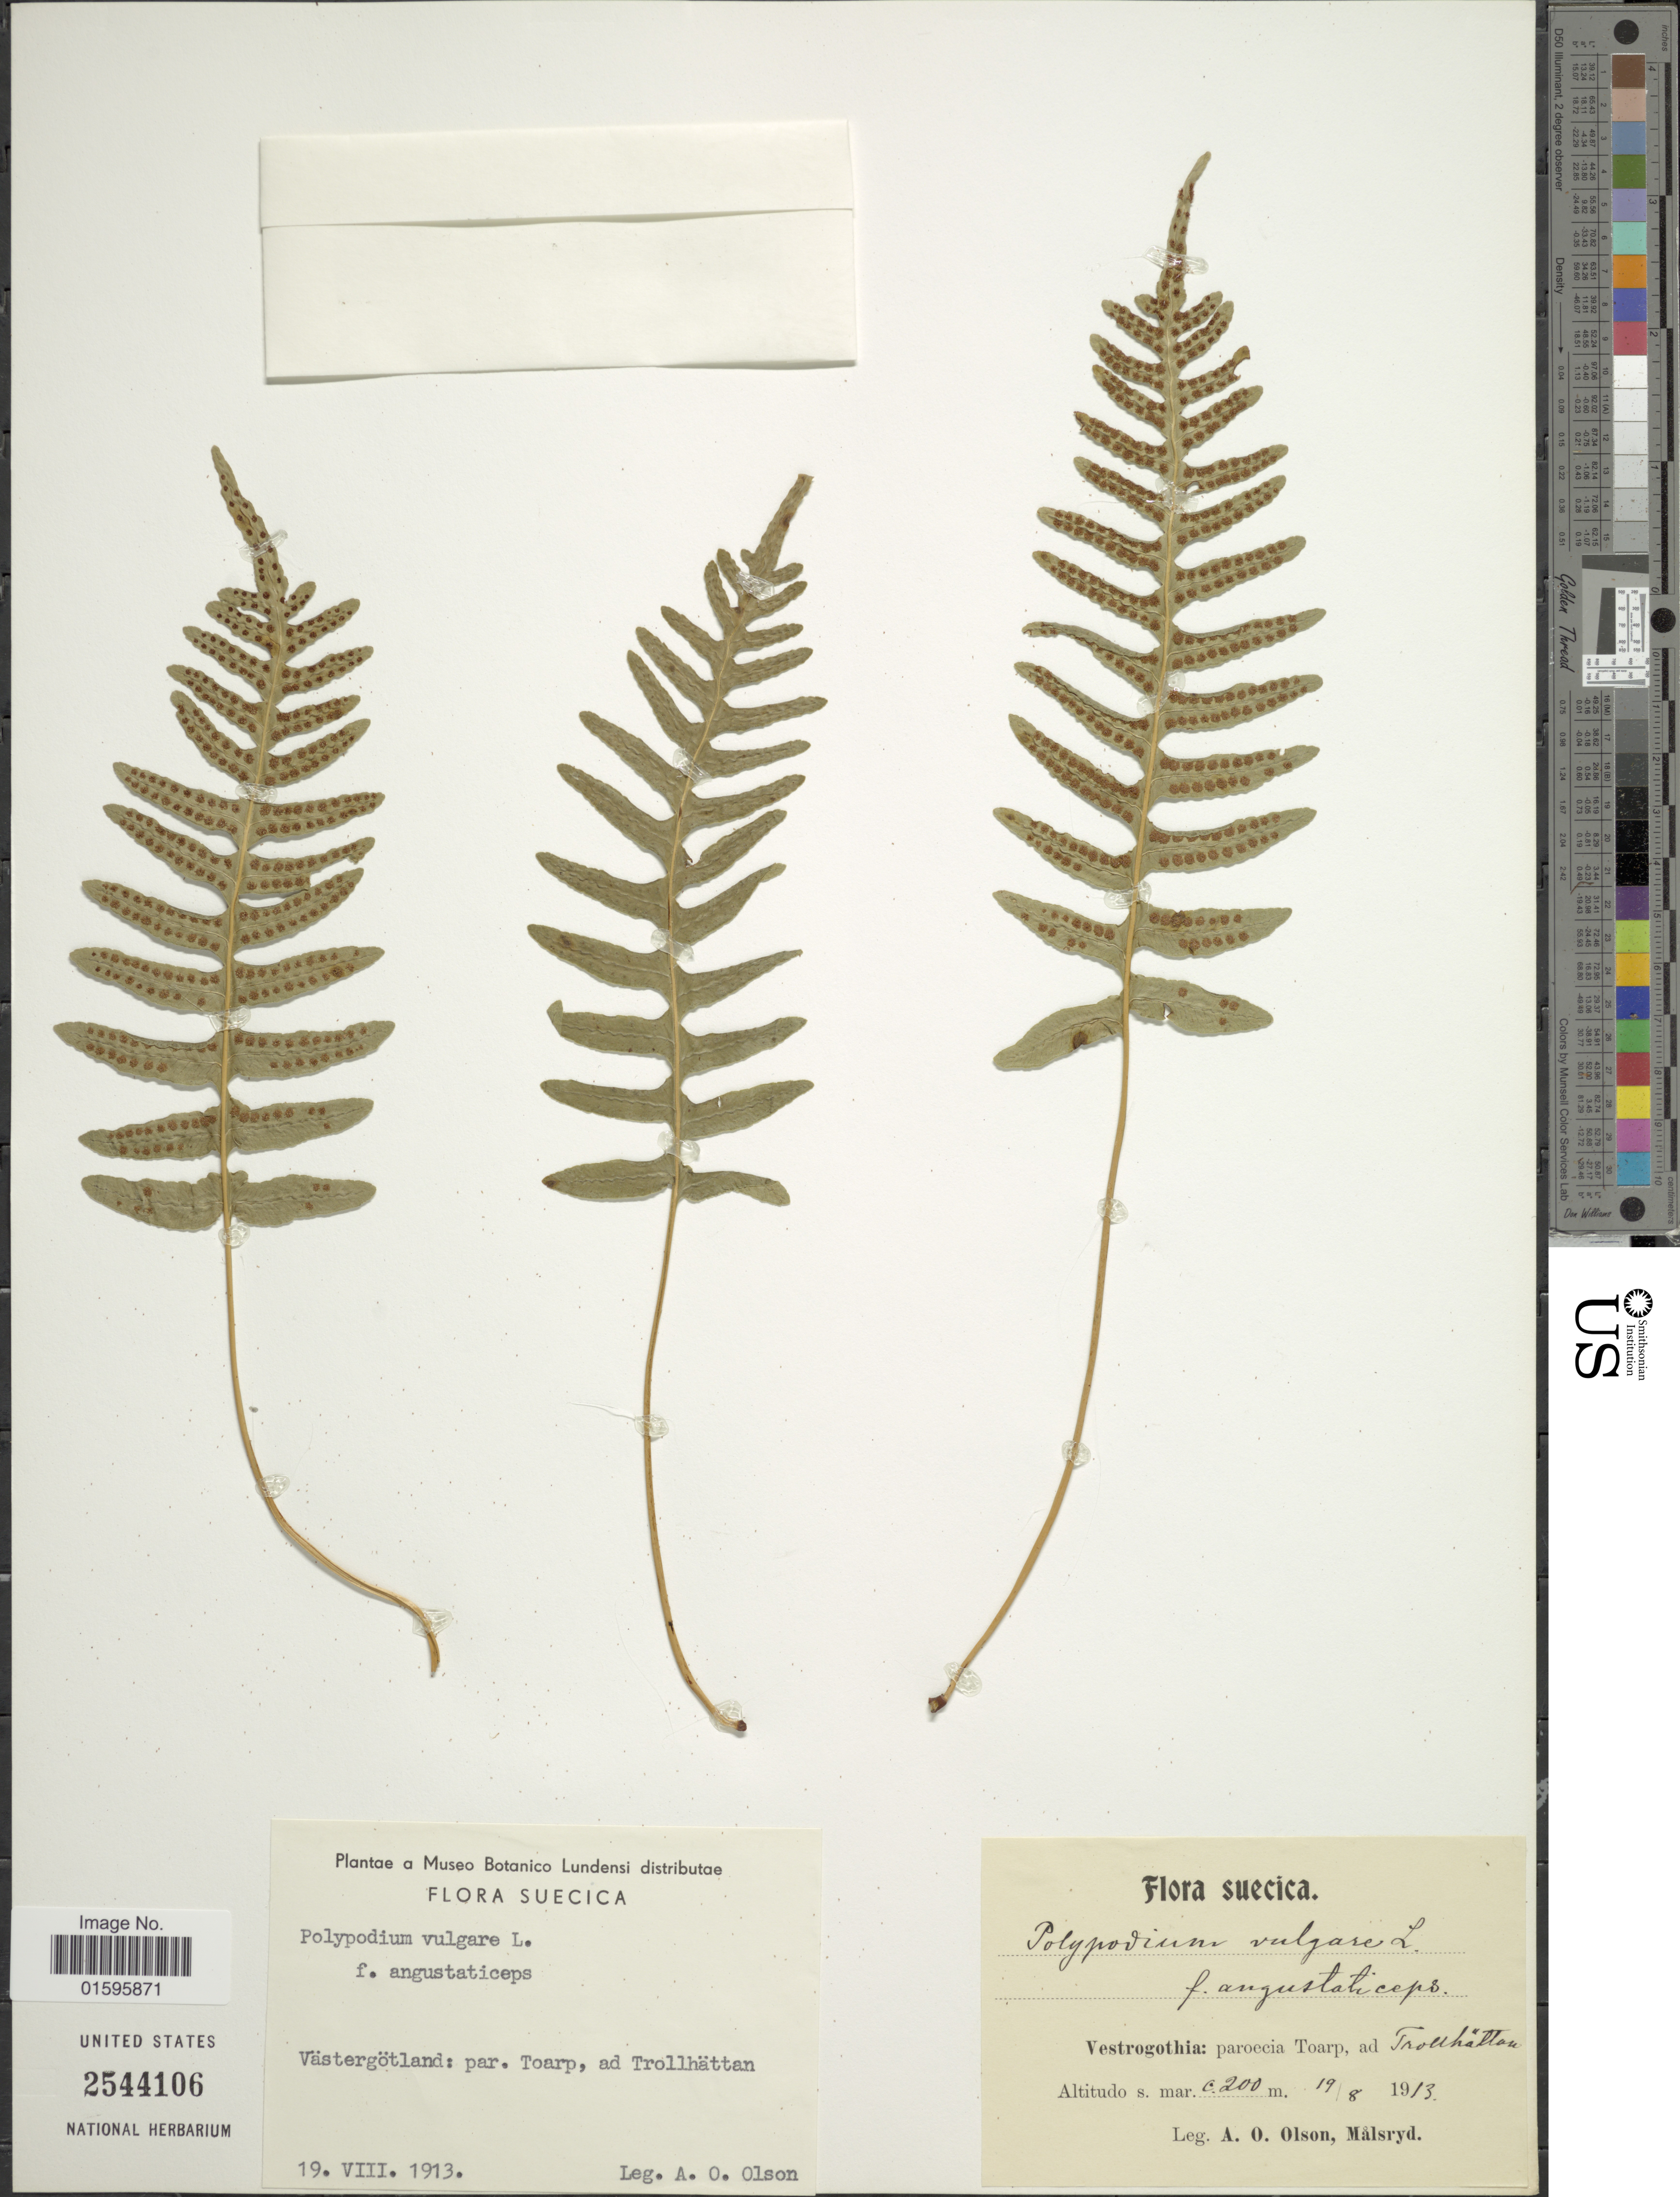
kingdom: Plantae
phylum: Tracheophyta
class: Polypodiopsida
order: Polypodiales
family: Polypodiaceae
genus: Polypodium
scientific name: Polypodium vulgare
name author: L.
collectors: A. Olson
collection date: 1913-08-19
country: Sweden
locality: Suecia, Vastergotland: par. Toarp, ad Trollhattan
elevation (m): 200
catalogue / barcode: US 2544106